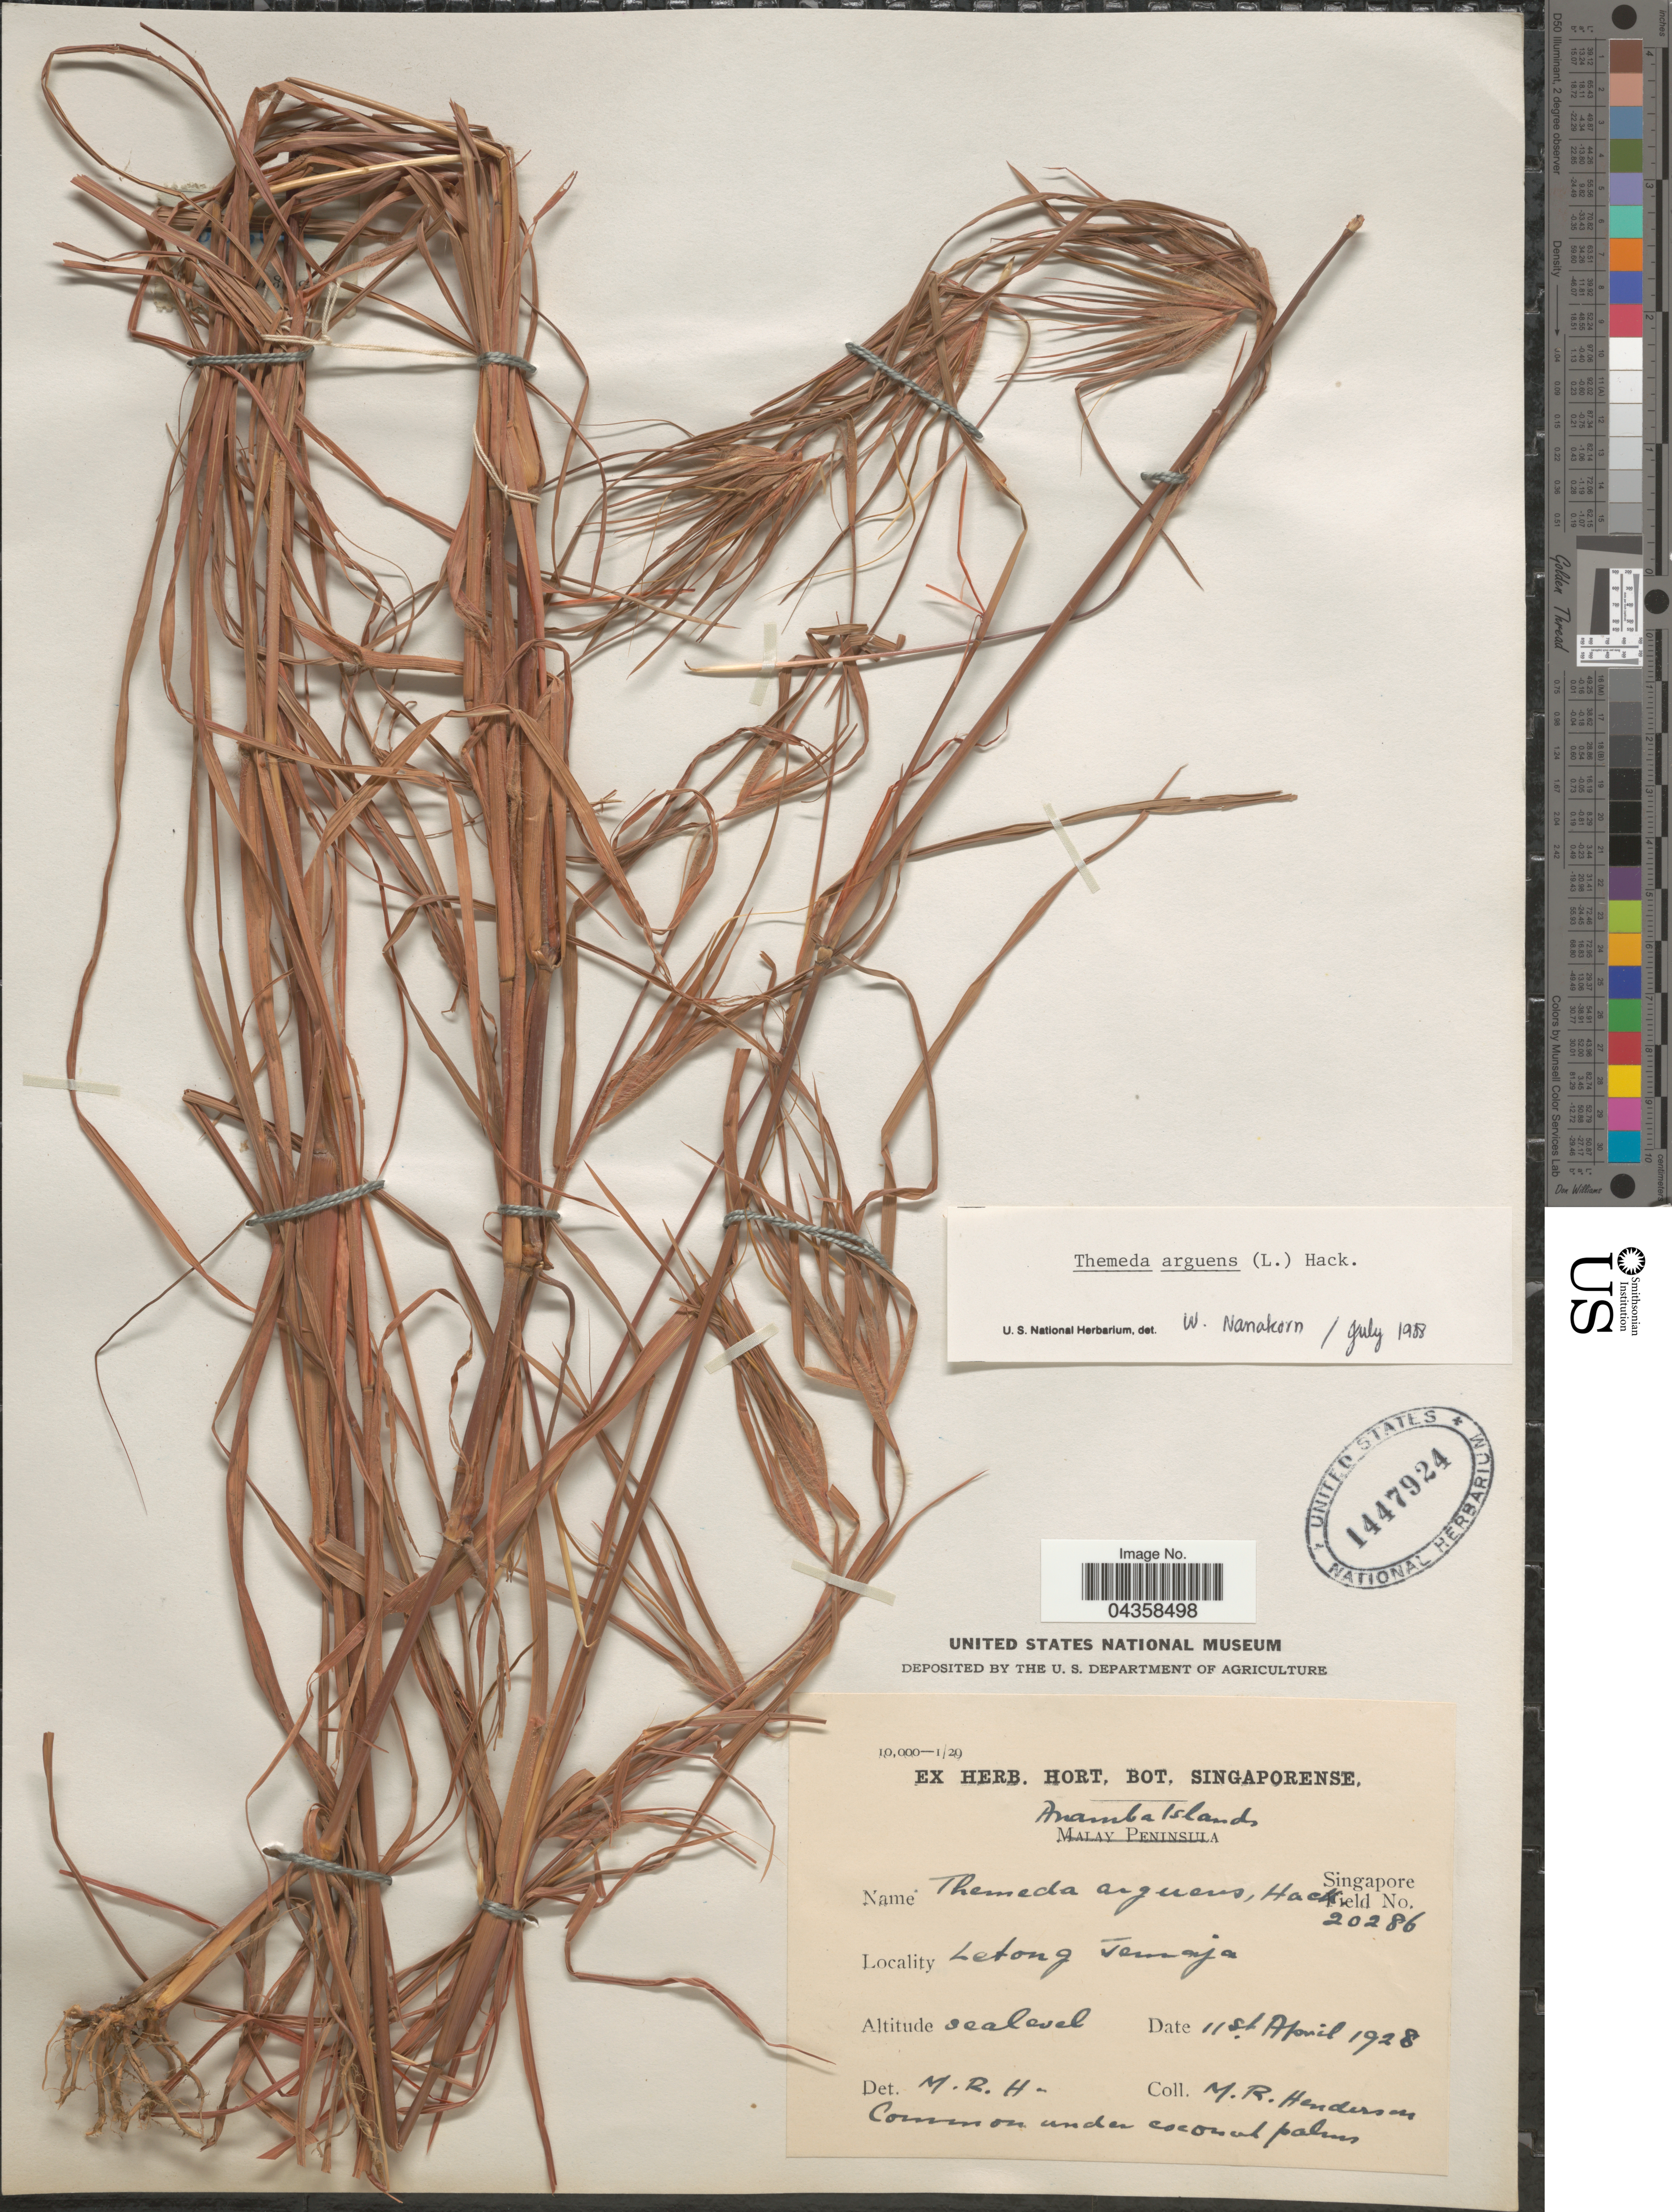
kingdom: Plantae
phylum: Tracheophyta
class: Liliopsida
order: Poales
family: Poaceae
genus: Themeda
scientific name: Themeda arguens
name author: (L.) Hack.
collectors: M. Henderson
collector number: Singapore Field 20286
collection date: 1928-04-11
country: Indonesia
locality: Anamba Island. Letong Temaja.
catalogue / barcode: US 1447924